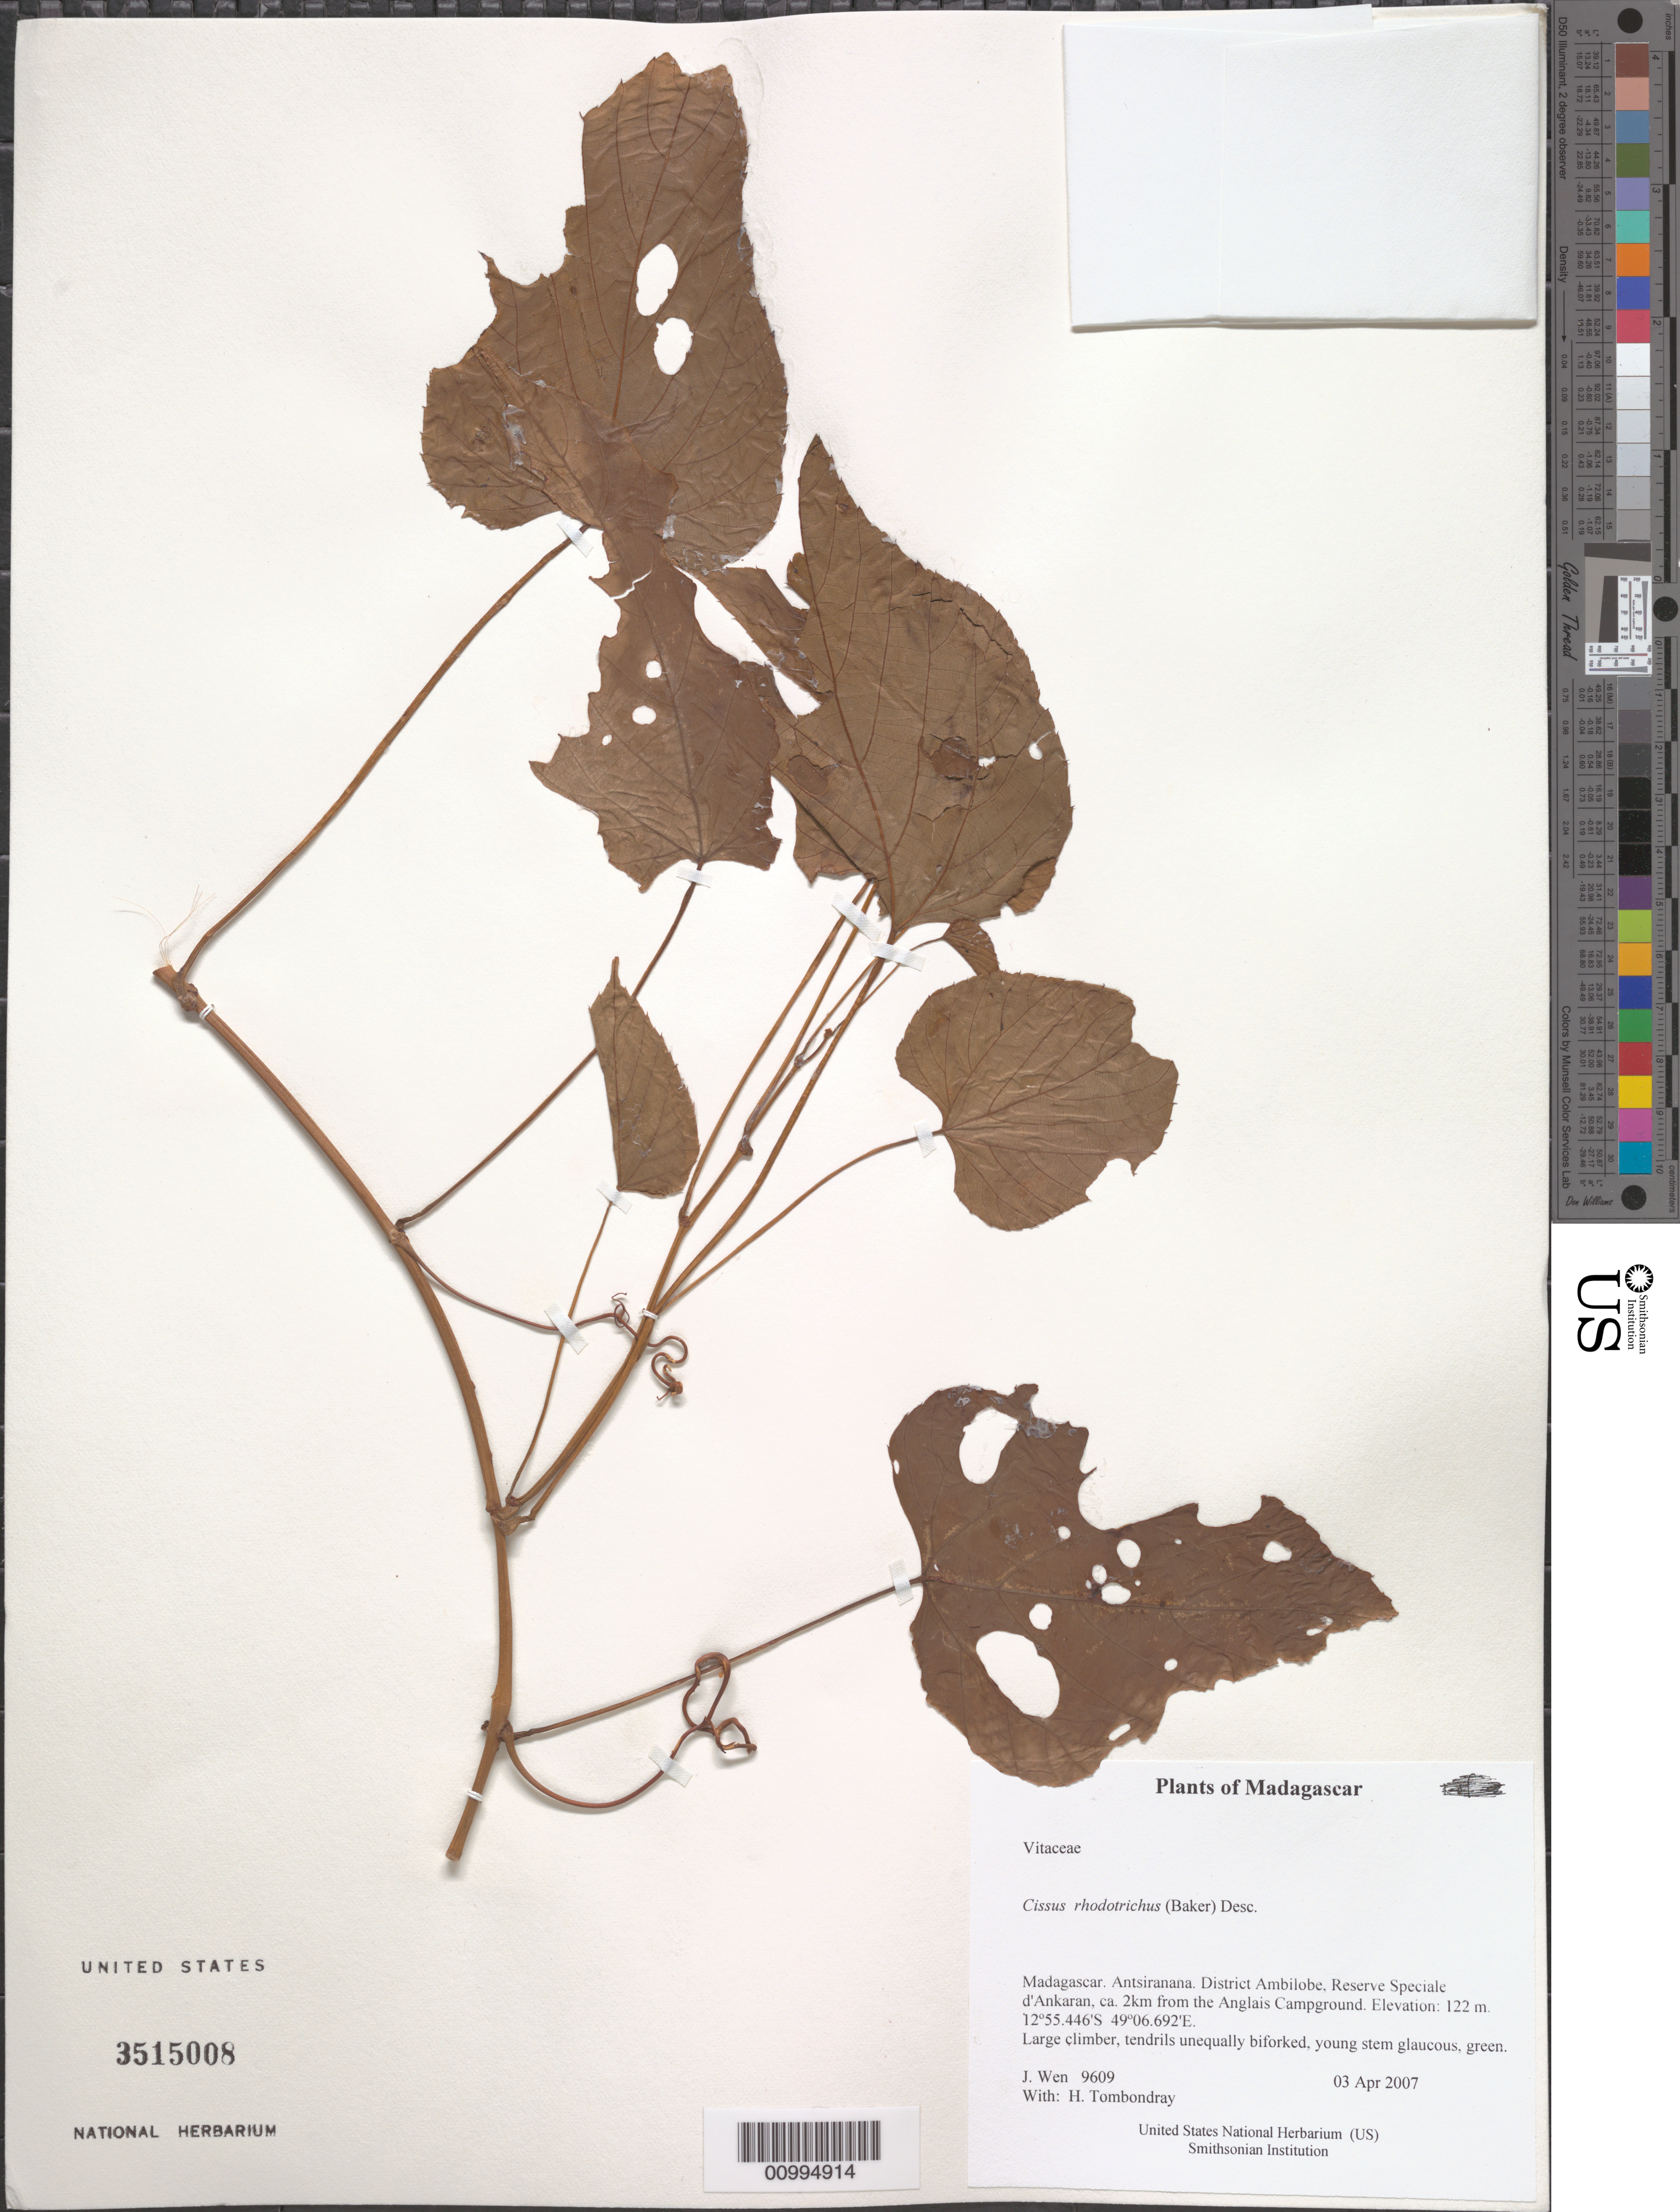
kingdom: Plantae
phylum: Tracheophyta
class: Magnoliopsida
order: Vitales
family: Vitaceae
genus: Cissus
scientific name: Cissus rhodotricha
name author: (Baker) Desc.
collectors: J. Wen & H. Tombondray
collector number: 9609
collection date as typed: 03 Apr 2007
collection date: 2007-04-03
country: Madagascar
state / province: Diana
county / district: Ambilobe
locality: District Ambilobe, Reserve Speciale d'Ankaran, ca. 2km from the Anglais Campground.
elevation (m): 122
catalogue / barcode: US 3515008